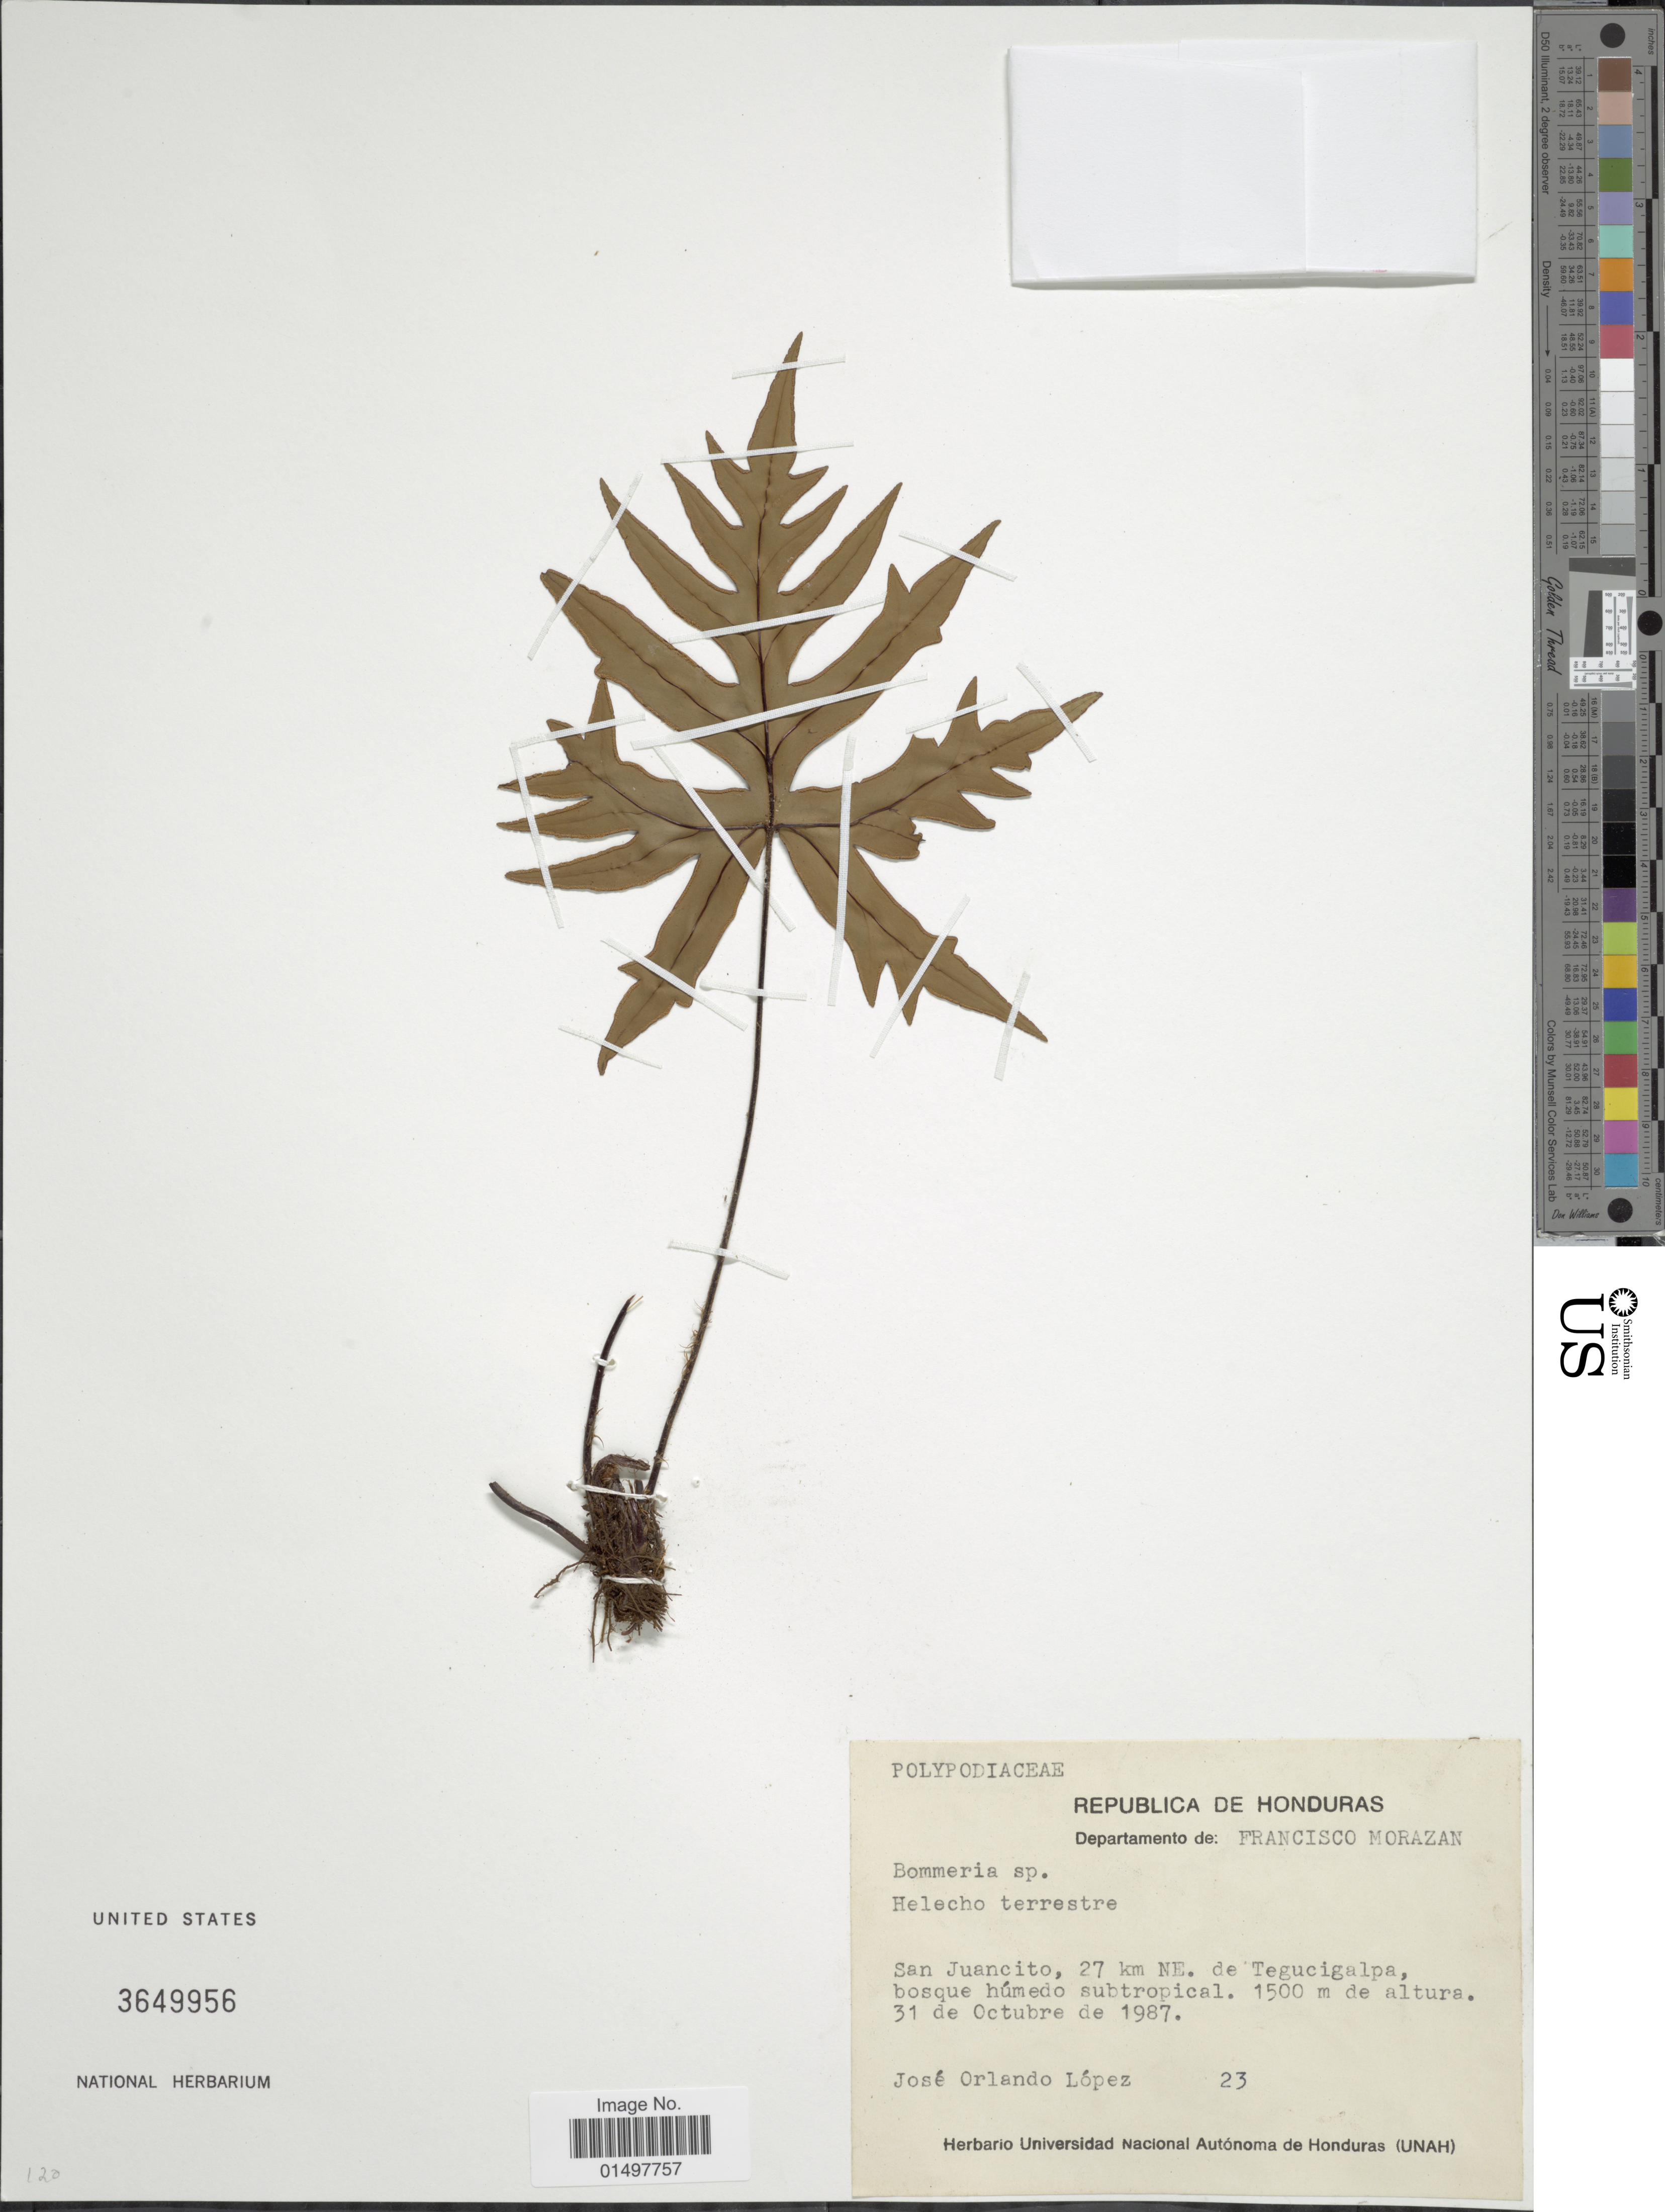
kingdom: Plantae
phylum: Tracheophyta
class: Polypodiopsida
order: Polypodiales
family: Pteridaceae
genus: Doryopteris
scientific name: Doryopteris pedata var. palmata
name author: (Willd.) Hicken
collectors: J. López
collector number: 23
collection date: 1987-10-31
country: Honduras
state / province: Fco. Morazán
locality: Republica de Honduras. Departamento de: Francisco Morazan. San Juancito, 27 km NE. de Tegucigalpa.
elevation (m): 1500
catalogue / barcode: US 3649956